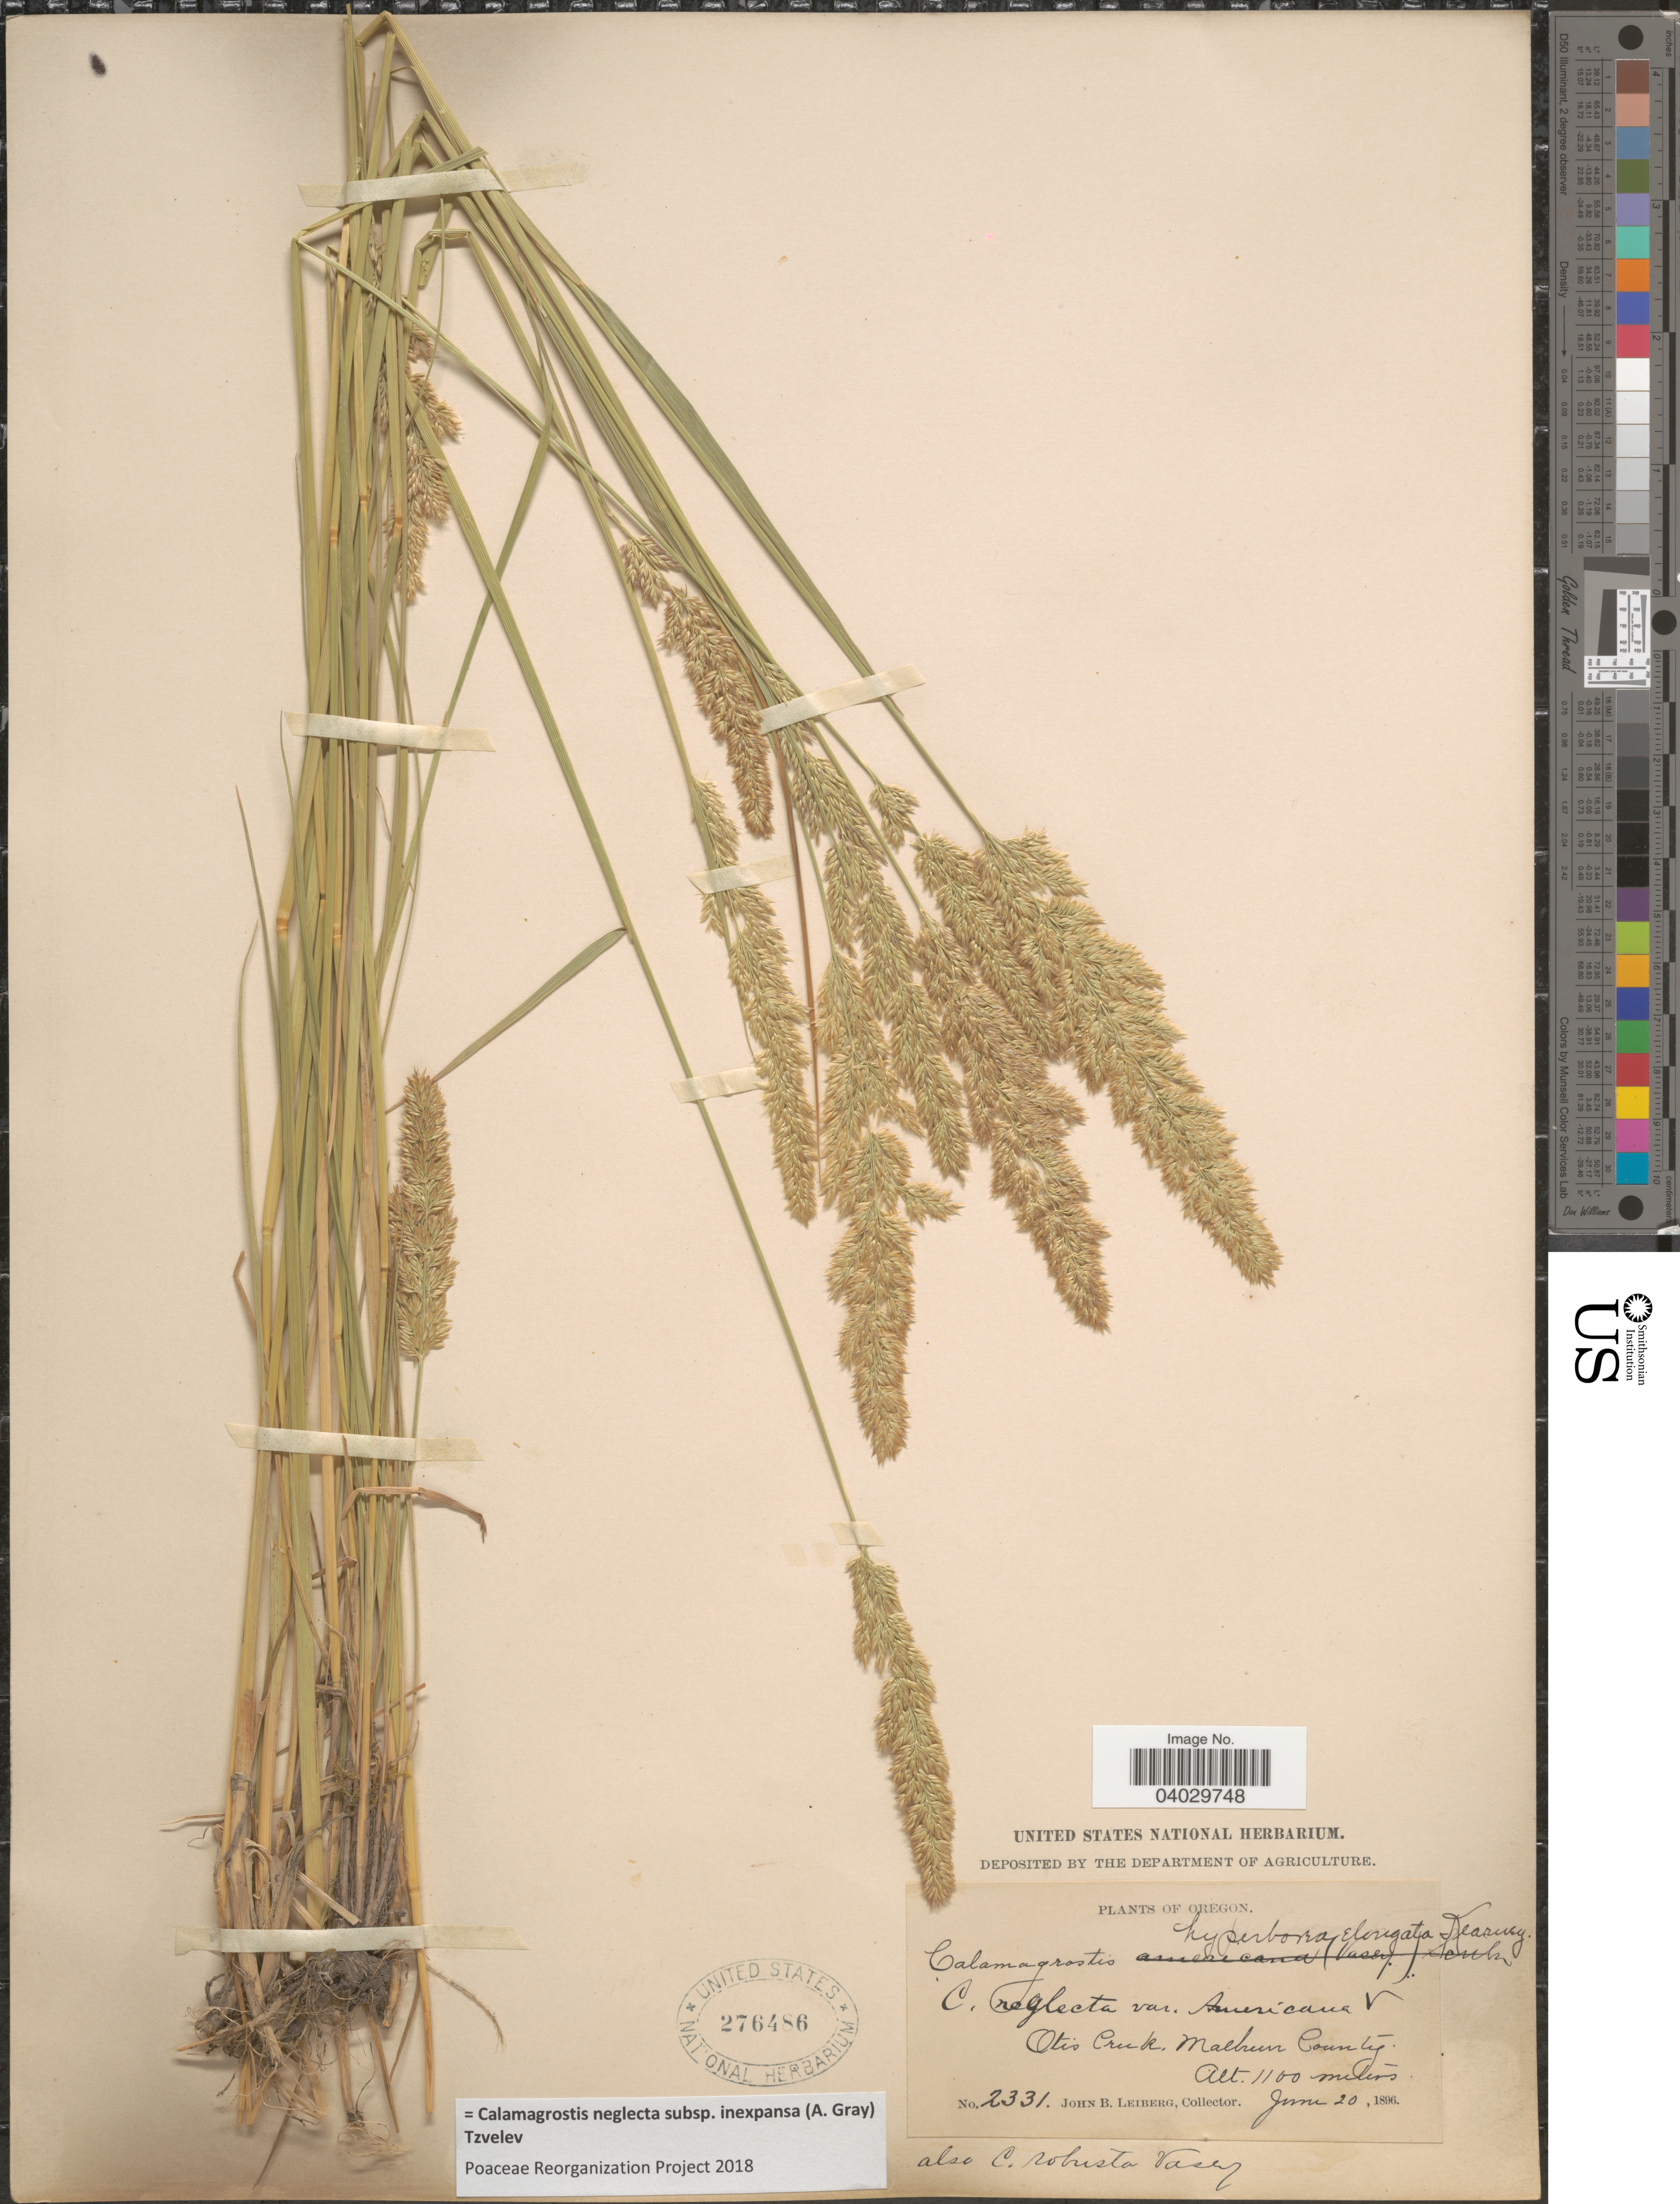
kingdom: Plantae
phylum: Tracheophyta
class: Liliopsida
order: Poales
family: Poaceae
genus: Calamagrostis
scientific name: Calamagrostis neglecta subsp. inexpansa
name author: (A. Gray) Tzvelev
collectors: J. B. Leiberg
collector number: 2331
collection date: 1896-06-20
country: United States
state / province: Oregon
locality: Otis Creek, Malheur County.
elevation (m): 1100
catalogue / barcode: US 276486